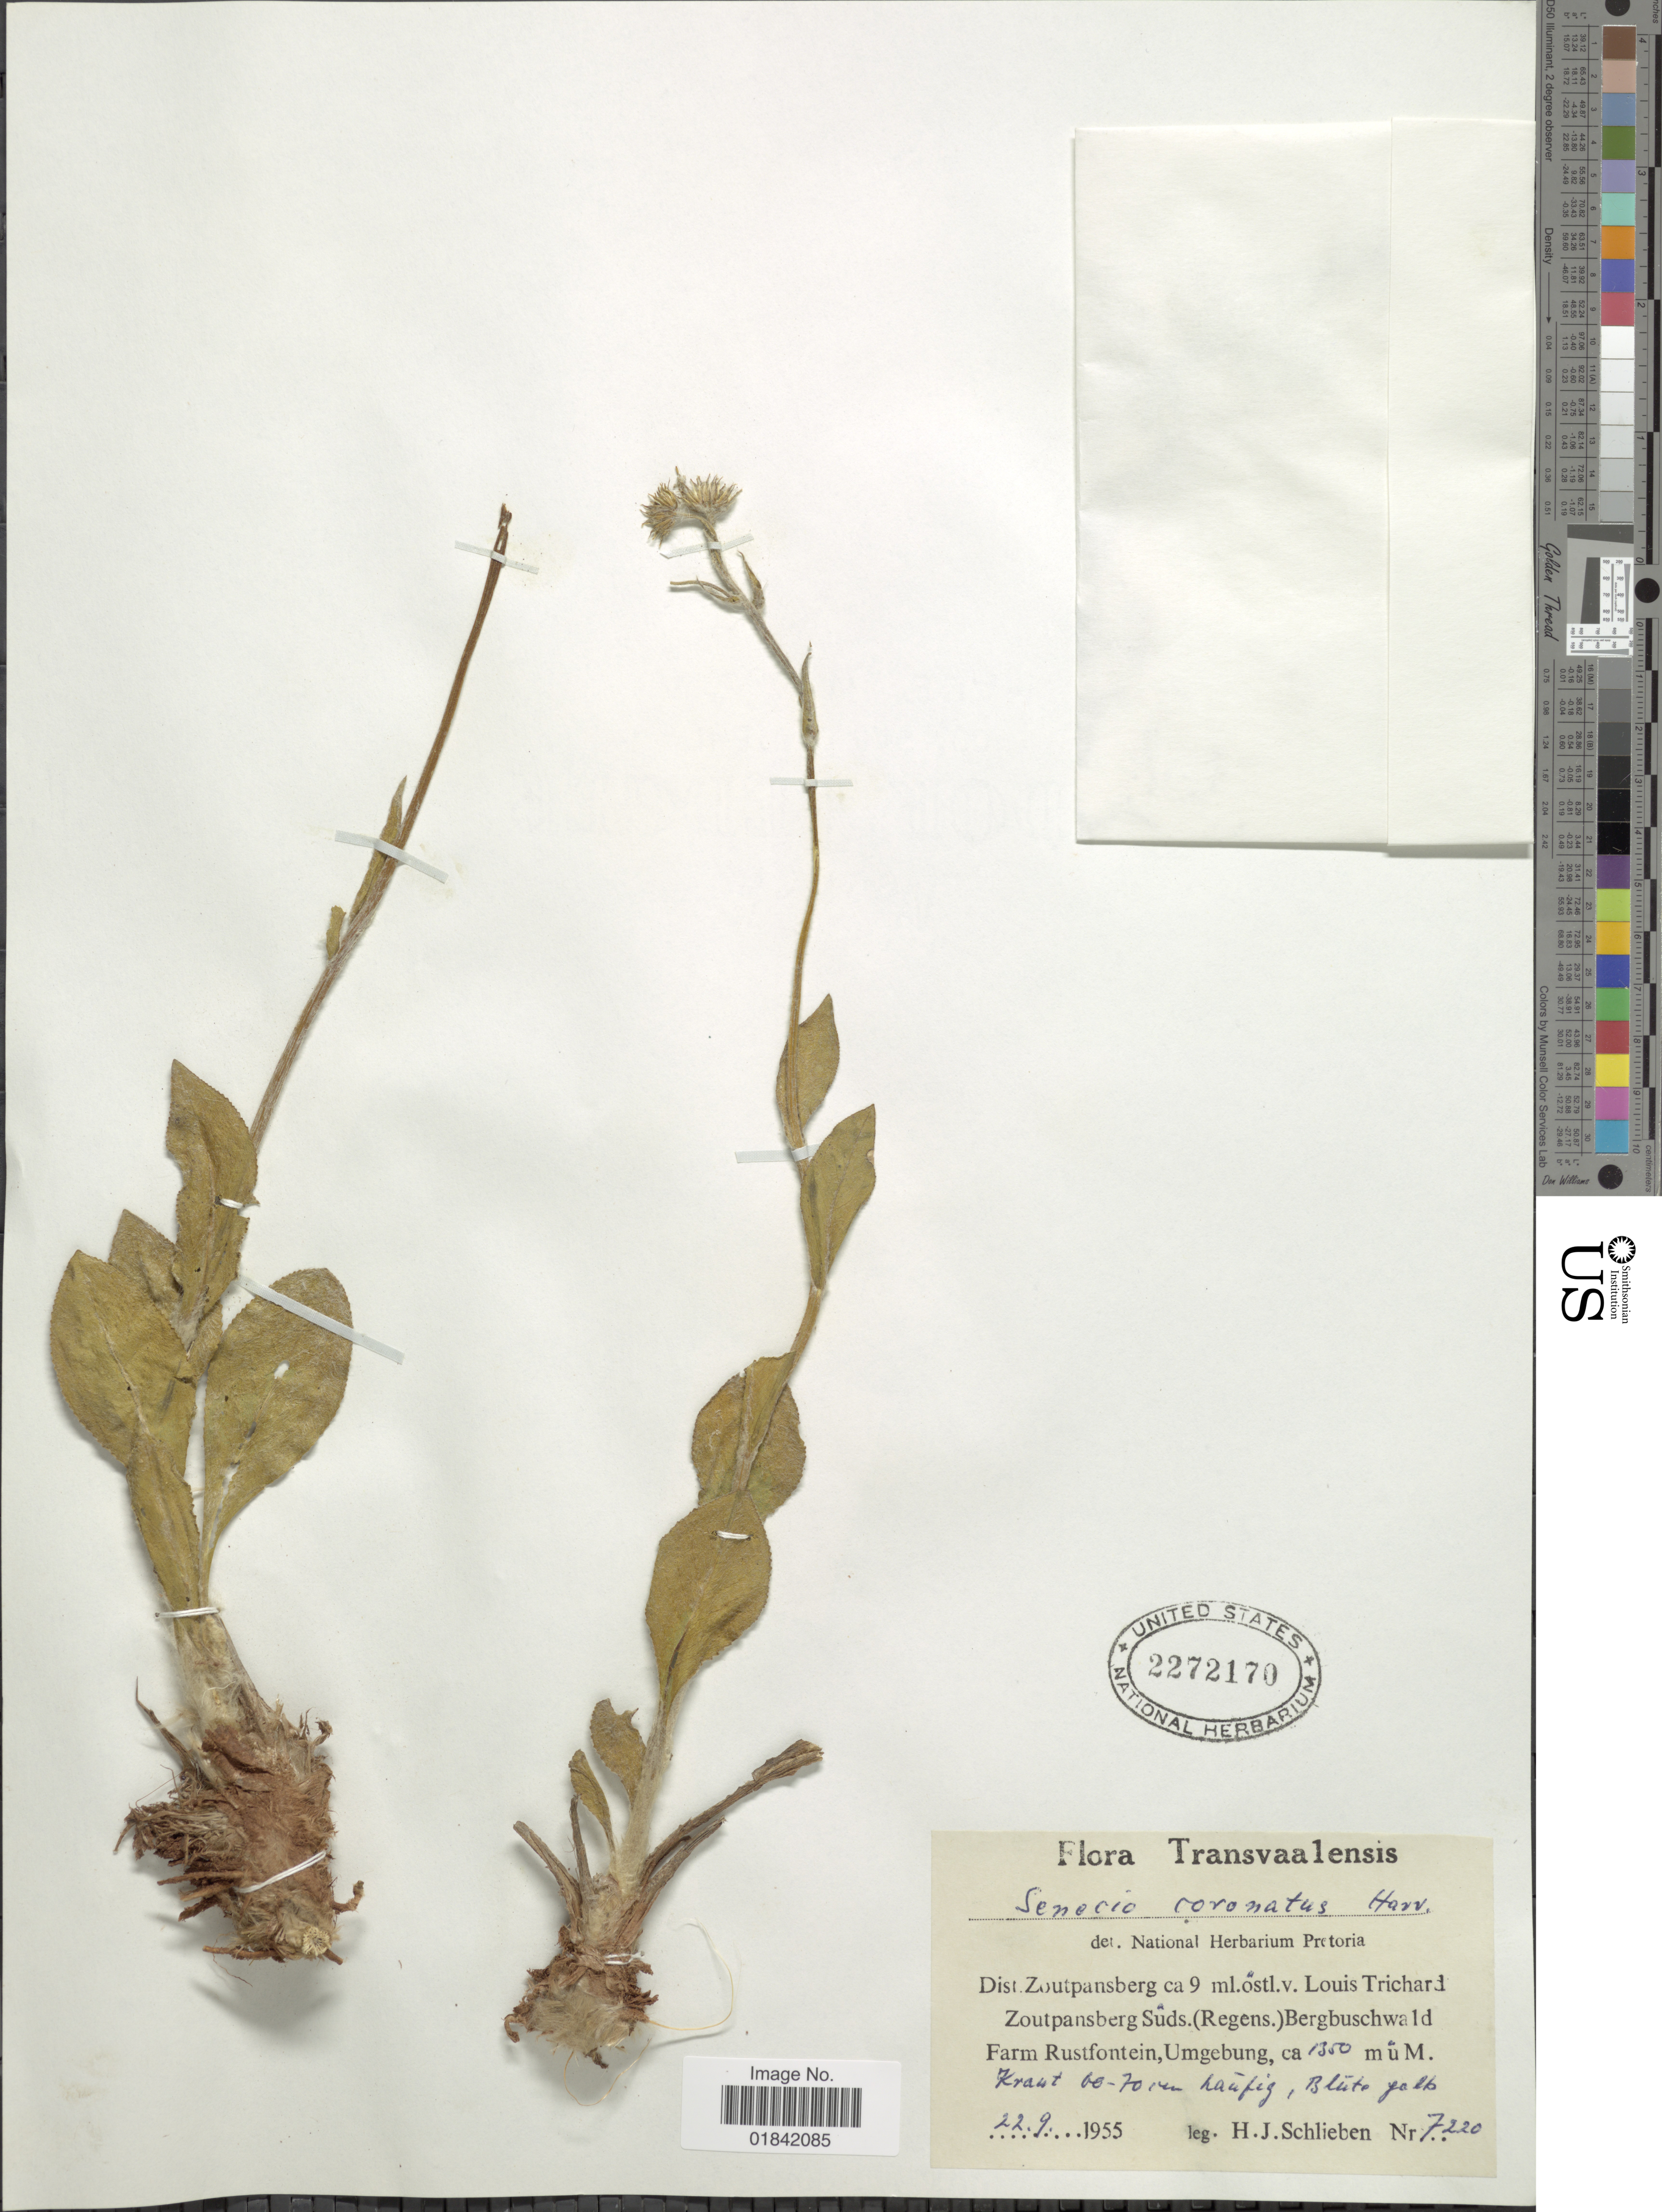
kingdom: Plantae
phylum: Tracheophyta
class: Magnoliopsida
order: Asterales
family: Asteraceae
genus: Senecio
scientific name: Senecio coronatus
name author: (Thunb.) Harv.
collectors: H. J. Schlieben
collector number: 7220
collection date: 1955-09-22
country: South Africa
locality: Transvaalensis, Dist. Zoutpansberg ca 9 ml. ostl. v. Louis Trichard Zoutpansberg Suds.(Regens.) Bergbuschwald Farm Rustfontein, Umgebung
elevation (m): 1350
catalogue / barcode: US 2272170